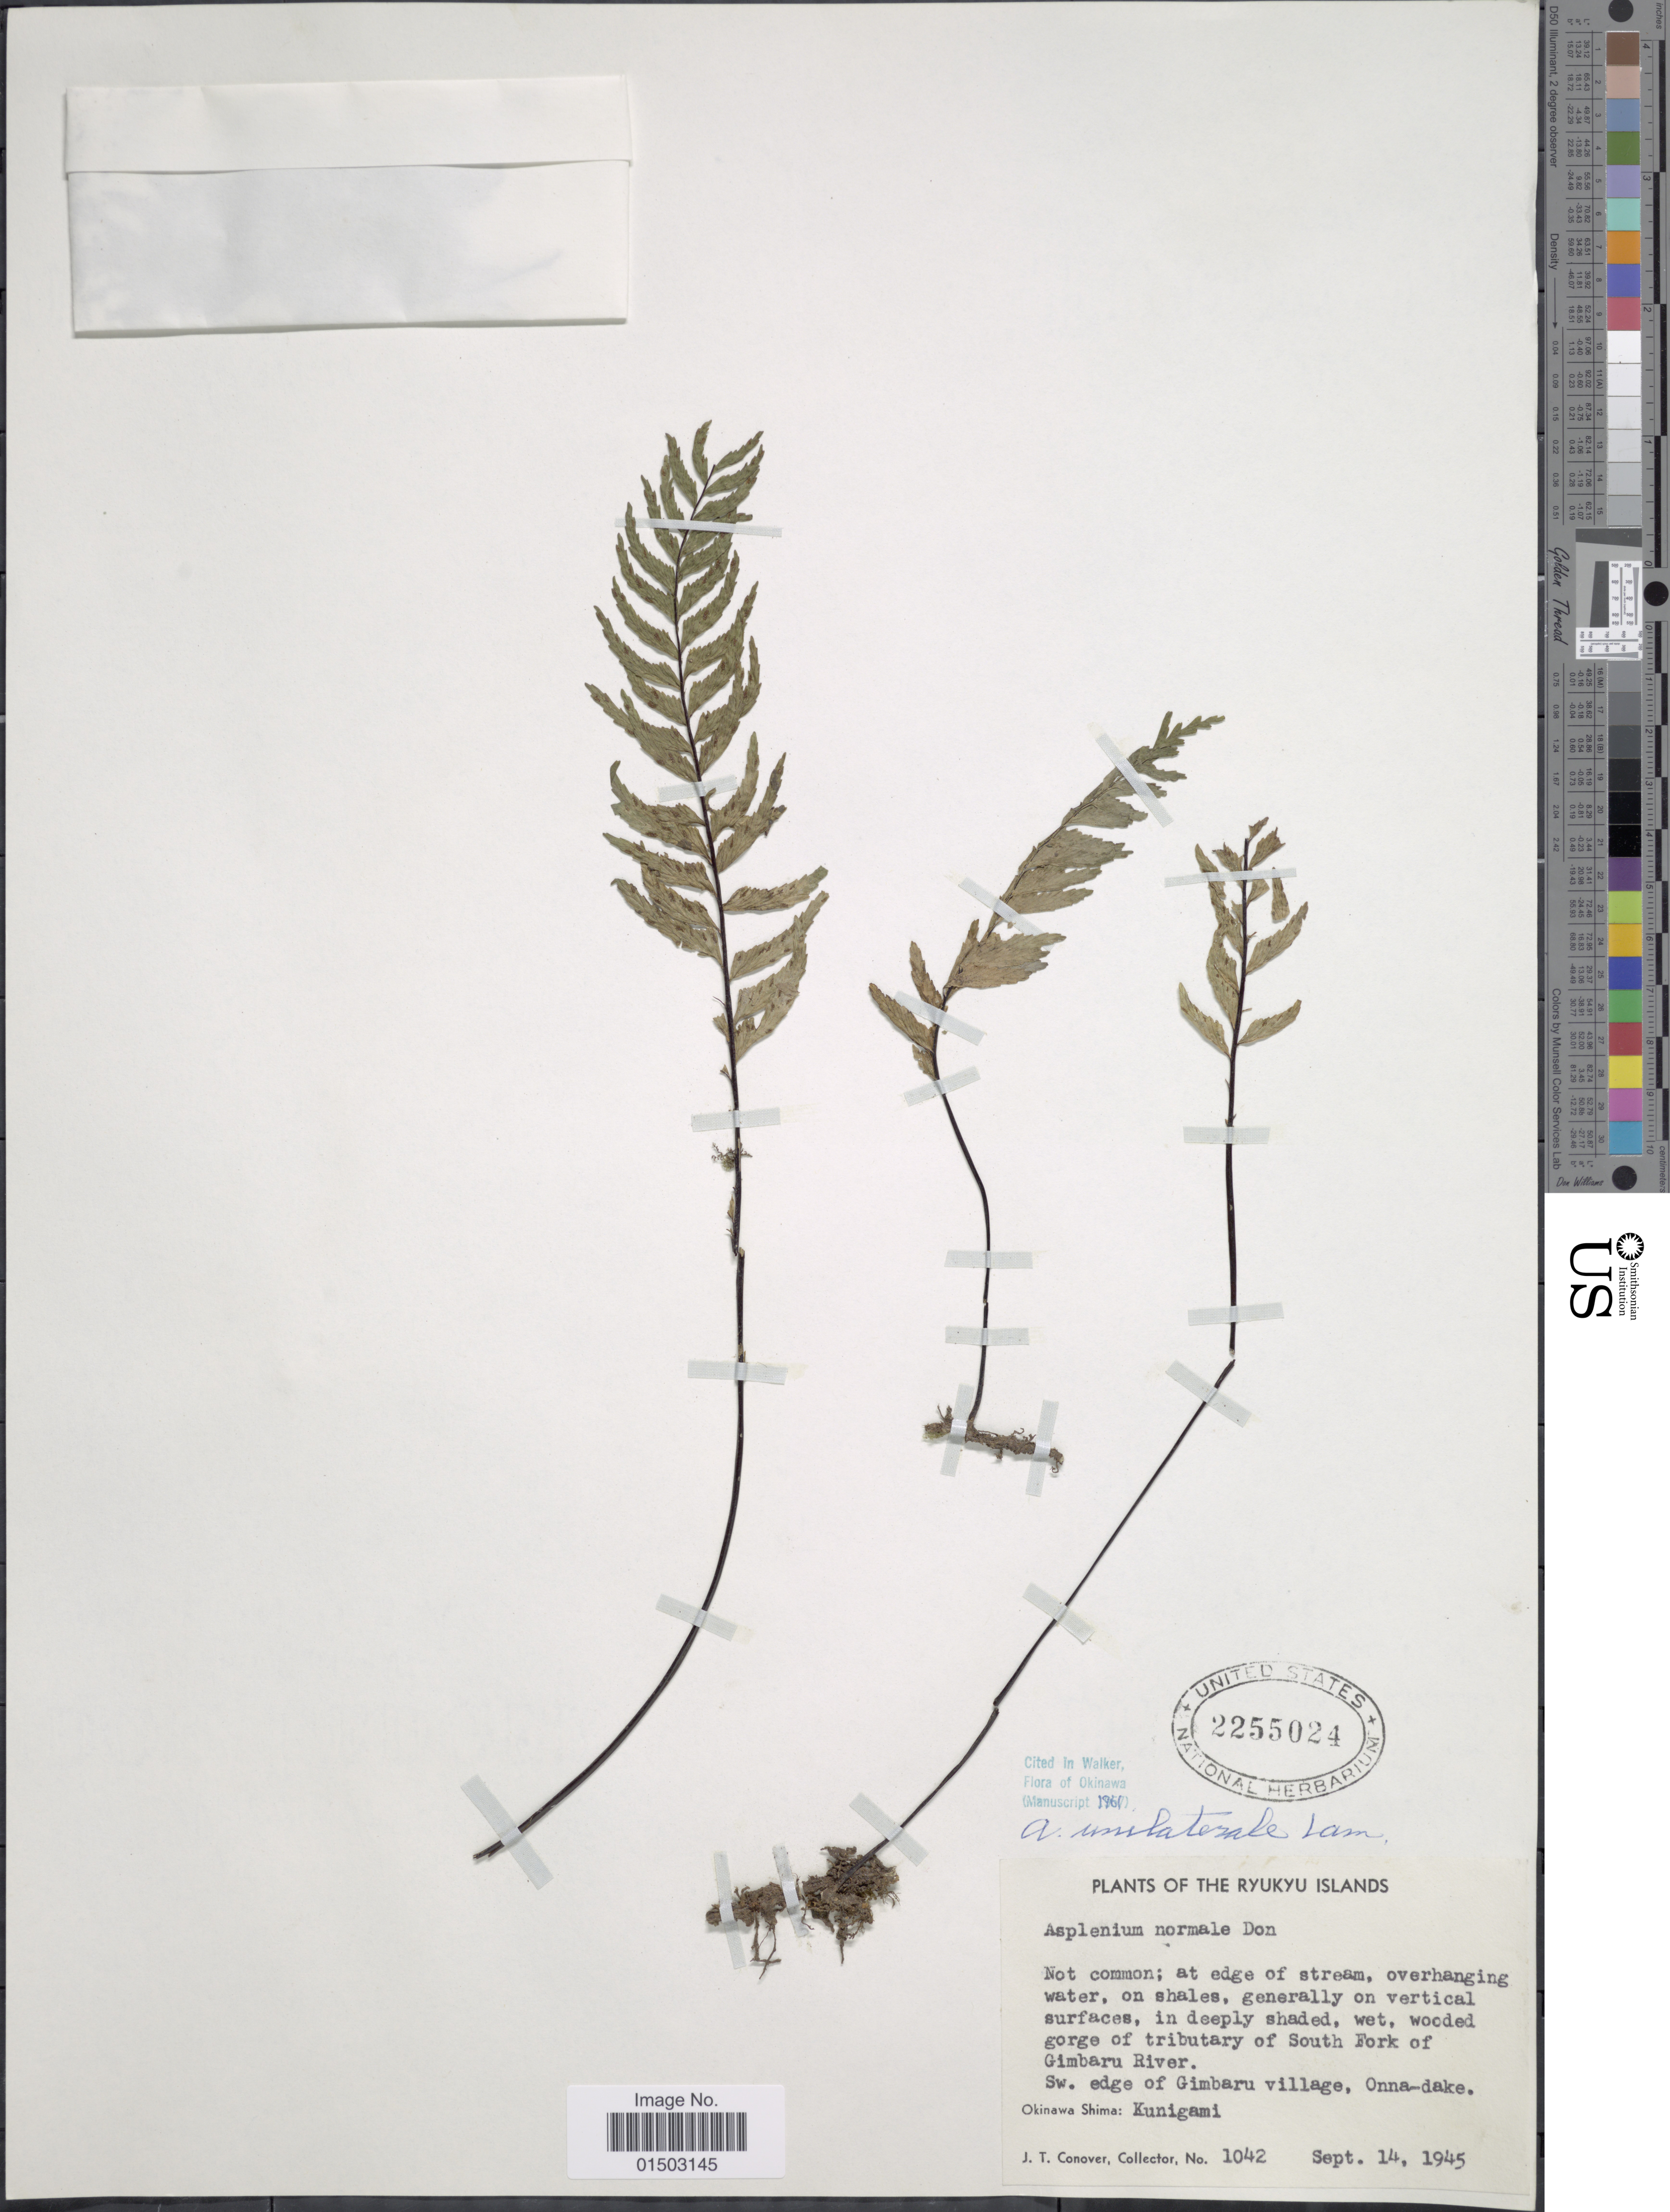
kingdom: Plantae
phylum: Tracheophyta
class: Polypodiopsida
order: Polypodiales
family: Aspleniaceae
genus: Hymenasplenium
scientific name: Hymenasplenium unilaterale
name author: (Lam.) Hayata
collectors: J. T. Conover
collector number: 1042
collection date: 1945-09-14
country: Japan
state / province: Okinawa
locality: Ryukyu Islands. South Fork of Gimbaru River. Sw. edge of Gimbaru village, Onna-dake, Okinawa Shima: Kunigami.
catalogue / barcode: US 2255024